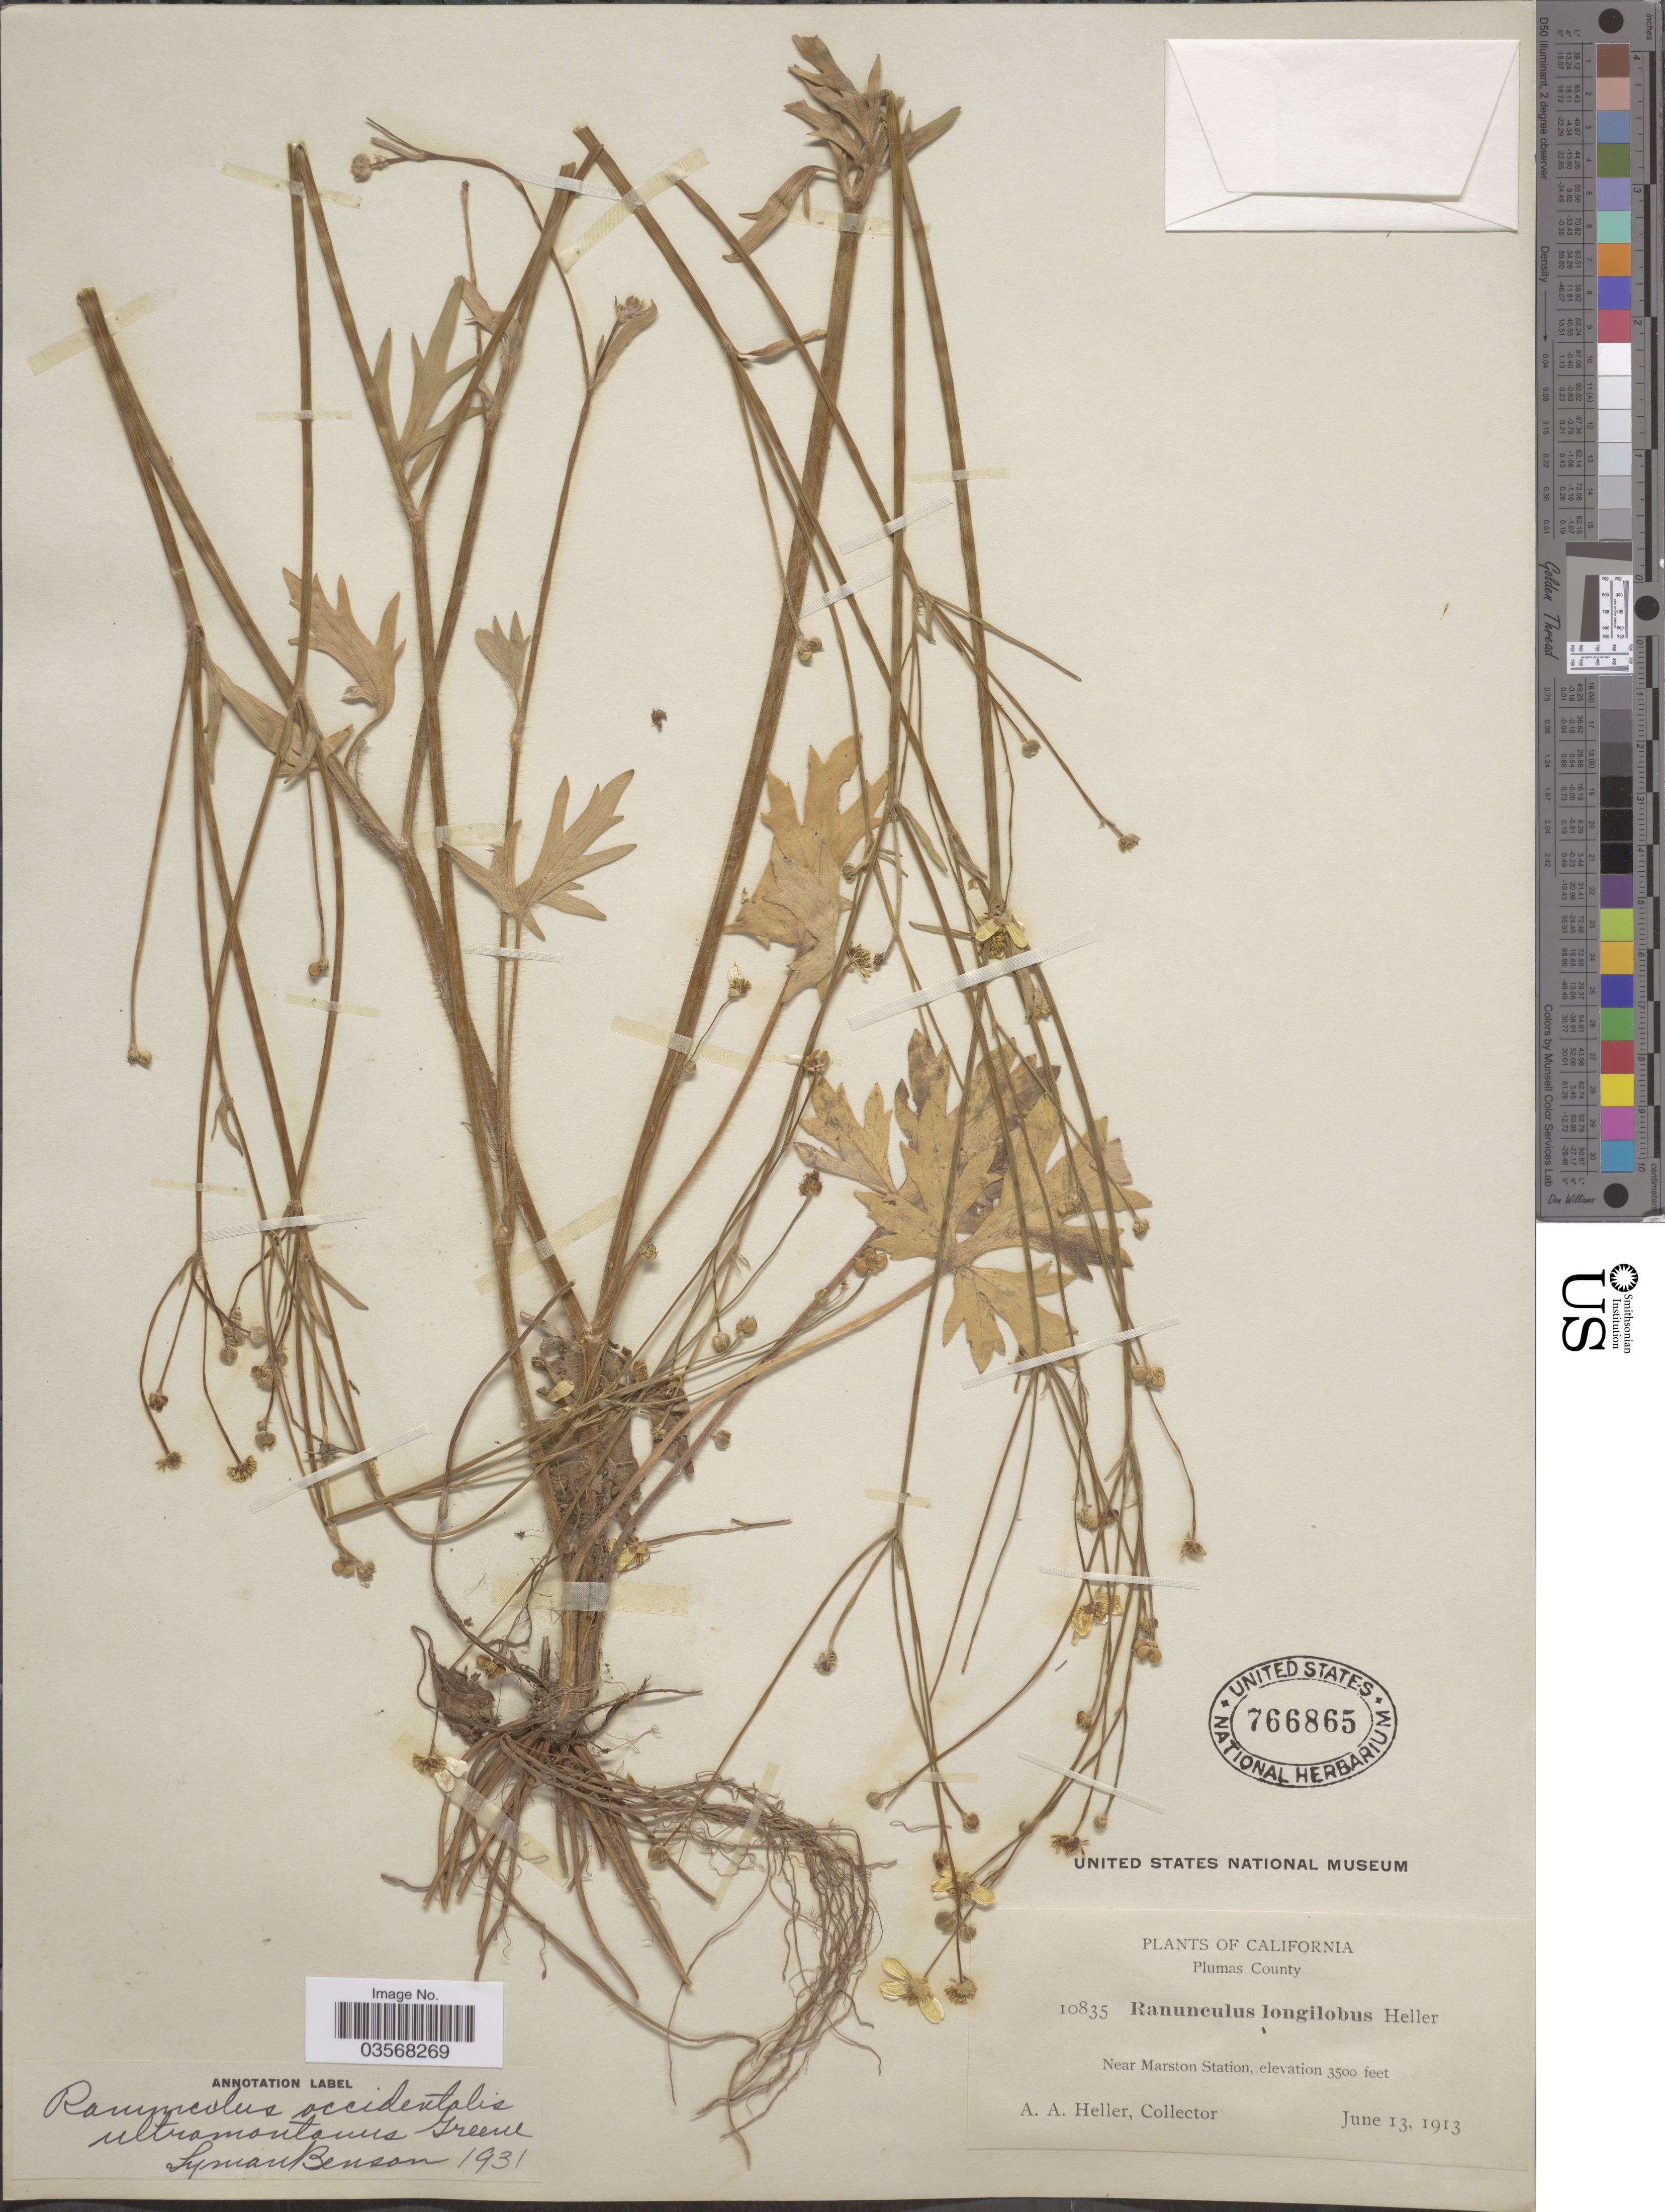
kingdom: Plantae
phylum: Tracheophyta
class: Magnoliopsida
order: Ranunculales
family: Ranunculaceae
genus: Ranunculus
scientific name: Ranunculus occidentalis var. ultramontanus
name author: Nutt.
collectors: A. A. Heller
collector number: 10835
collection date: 1913-06-13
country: United States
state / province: California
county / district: Plumas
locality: Plumas County. Near Marston Station.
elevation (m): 1067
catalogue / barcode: US 766865